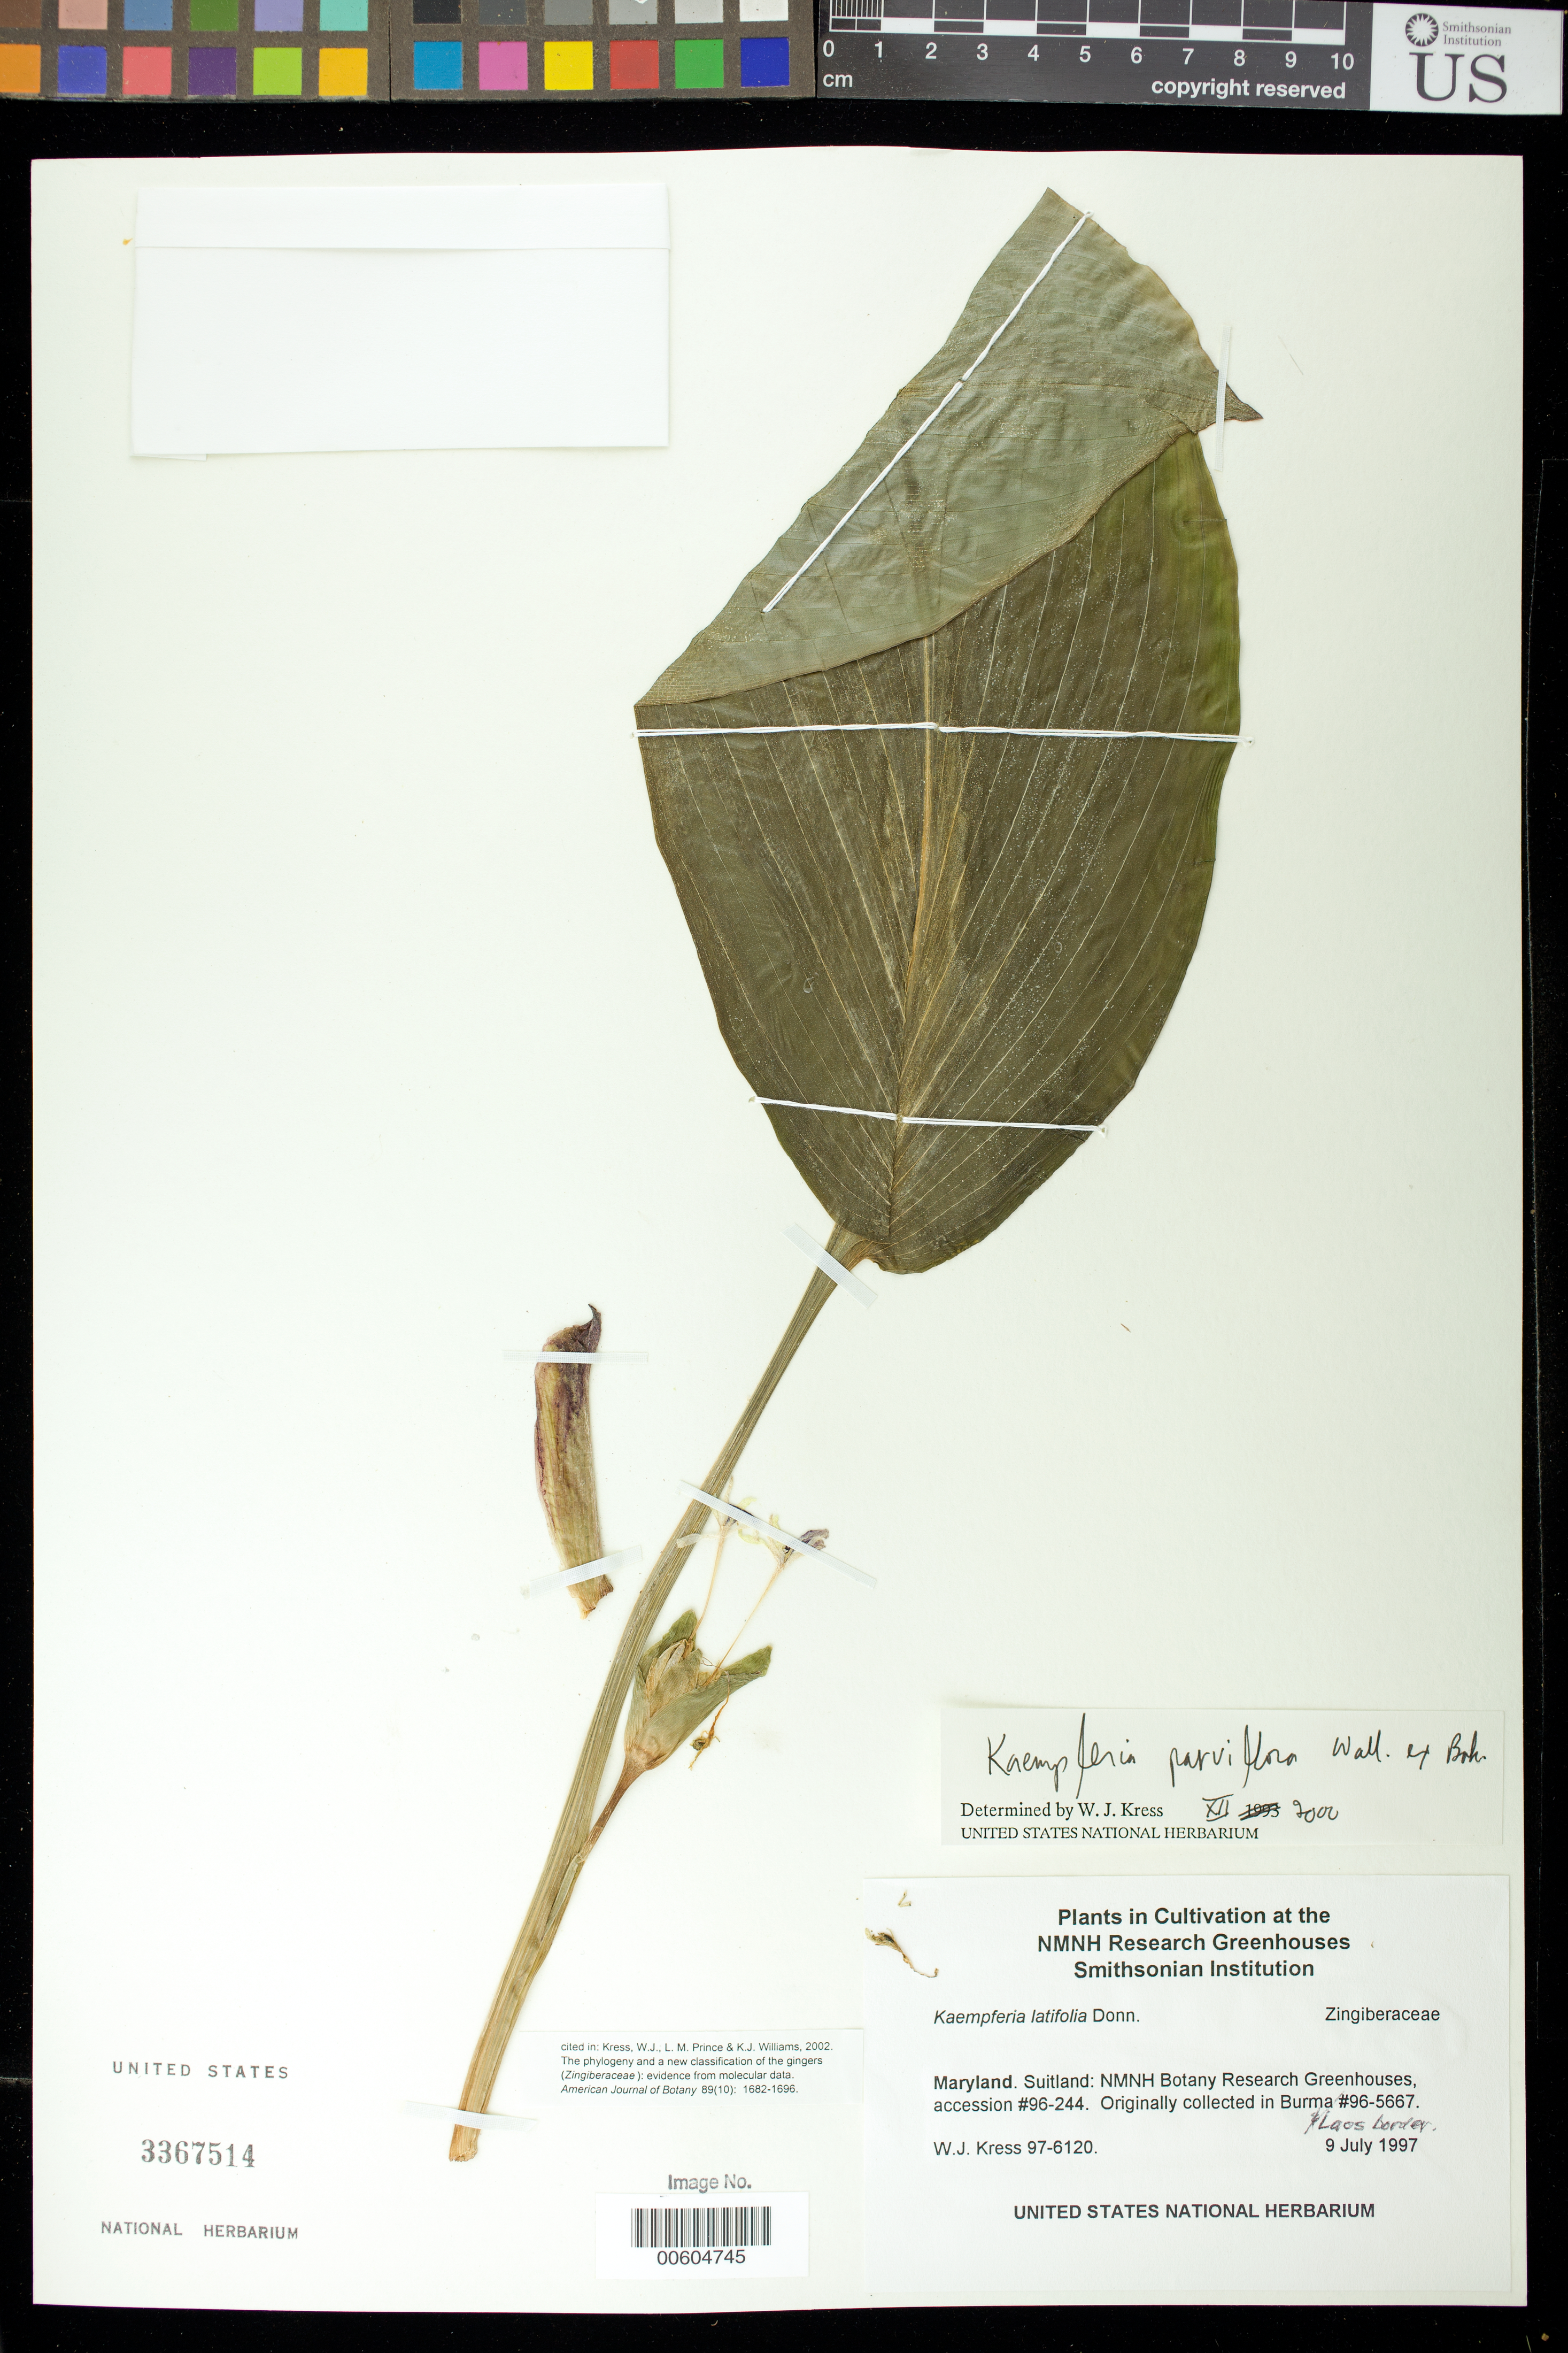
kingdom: Plantae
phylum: Tracheophyta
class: Liliopsida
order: Zingiberales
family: Zingiberaceae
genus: Kaempferia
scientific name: Kaempferia parviflora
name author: Wall. ex Baker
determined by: Kress, W. J., (US), Smithsonian Institution - National Museum of Natural History (UNITED STATES)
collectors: W. J. Kress & M. Bordelon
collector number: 97-6120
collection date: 1997-07-09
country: United States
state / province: Maryland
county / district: Prince George's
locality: NMNH Botany Research Greenhouses. Suitland.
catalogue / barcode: US 3367514